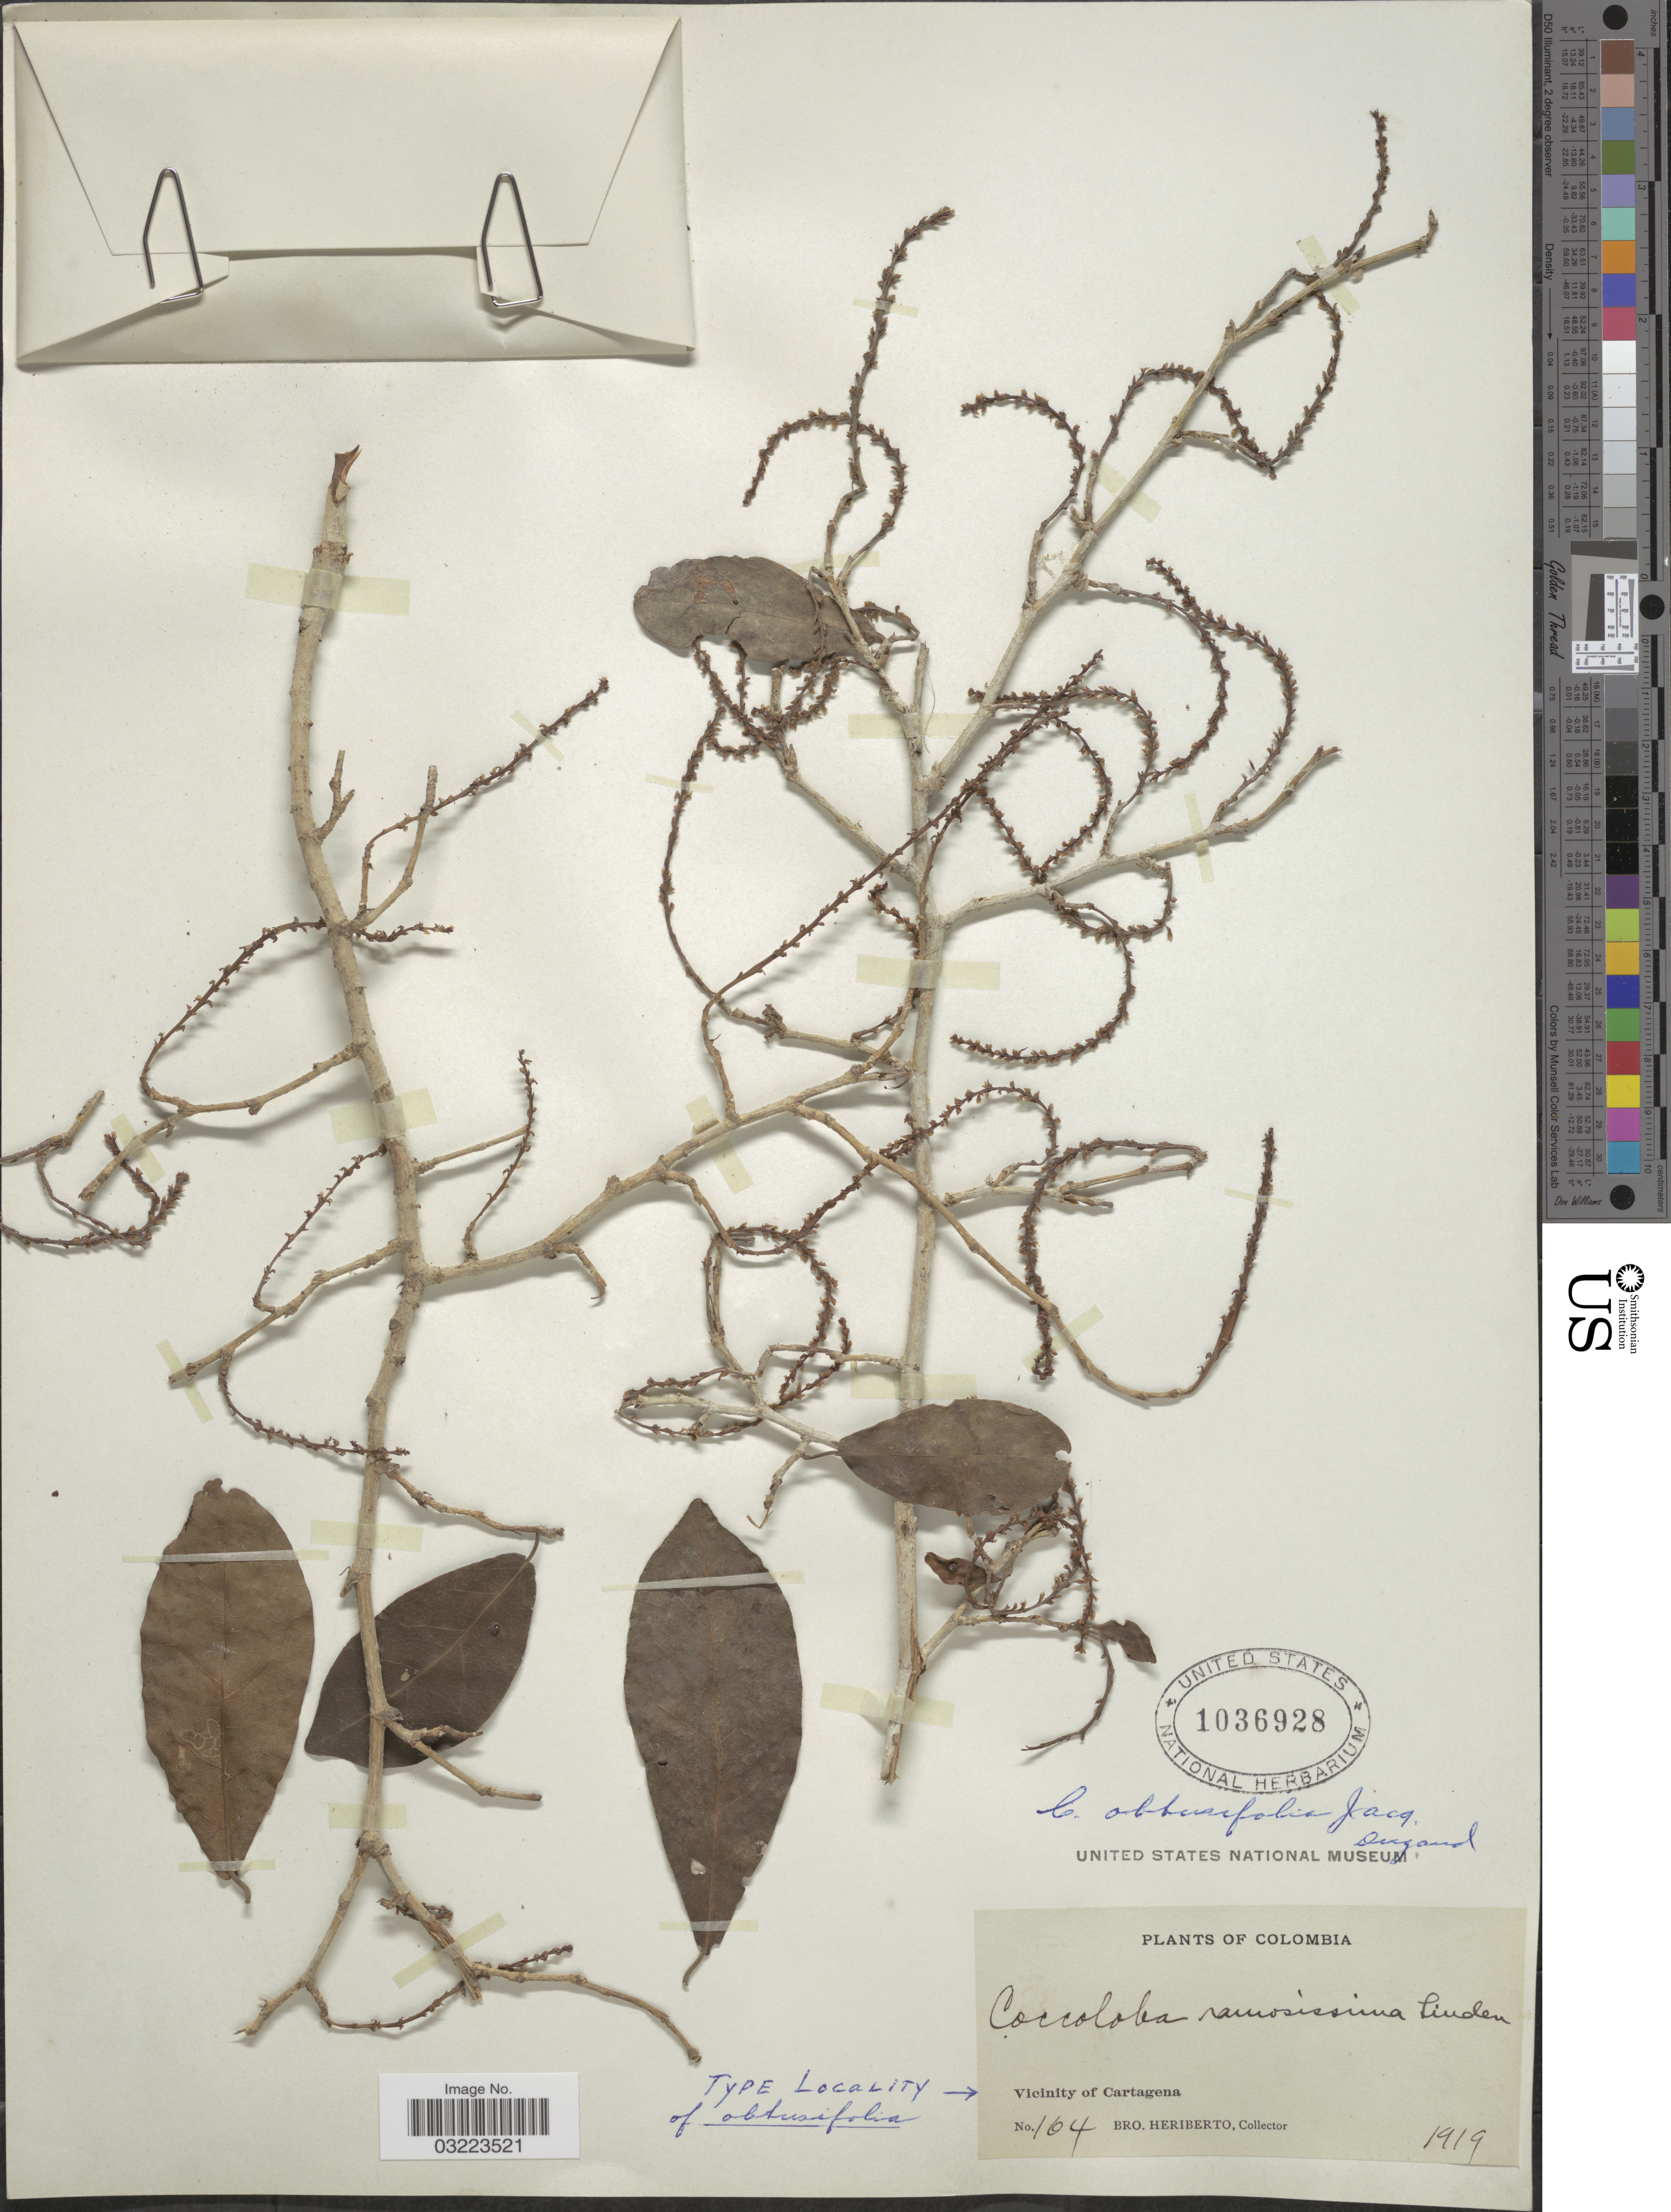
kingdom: Plantae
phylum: Tracheophyta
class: Magnoliopsida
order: Caryophyllales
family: Polygonaceae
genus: Coccoloba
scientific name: Coccoloba obtusifolia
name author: Jacq.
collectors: B. Heriberto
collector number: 164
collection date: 1919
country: Colombia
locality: Vicinity of Cartagena.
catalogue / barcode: US 1036928